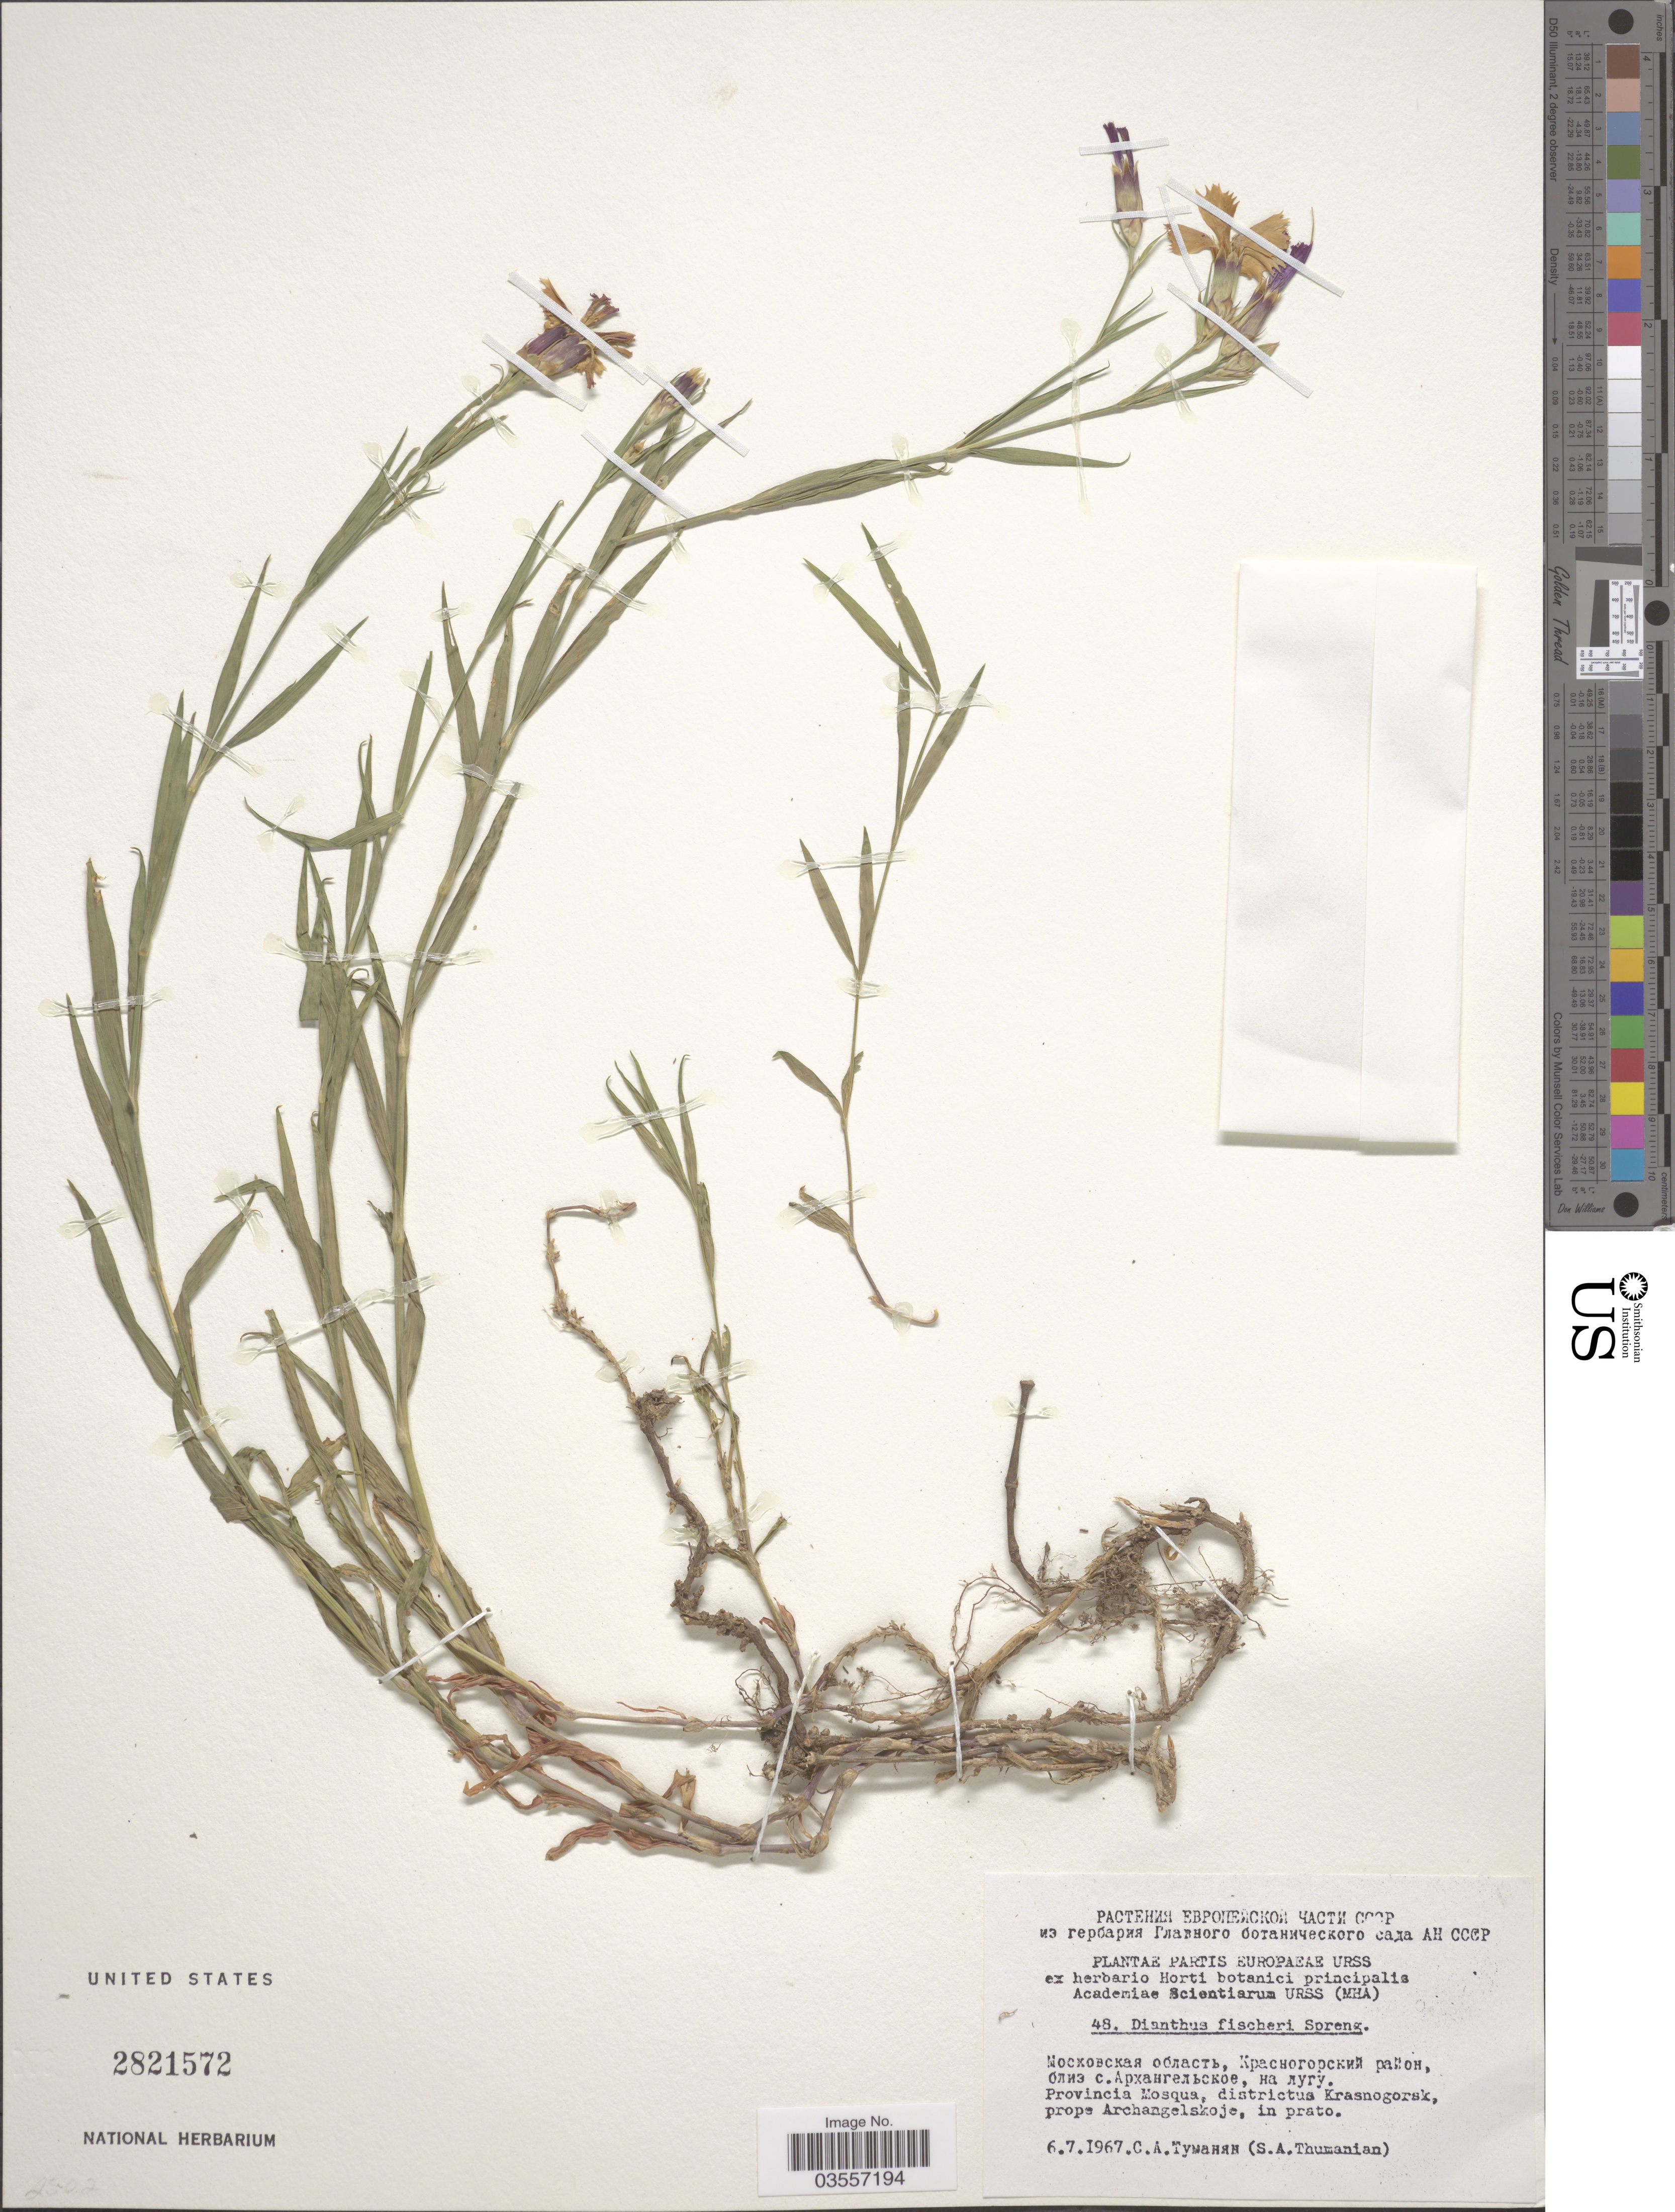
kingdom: Plantae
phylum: Tracheophyta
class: Magnoliopsida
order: Caryophyllales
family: Caryophyllaceae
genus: Dianthus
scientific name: Dianthus fischeri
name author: Spreng.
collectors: S. Thumanian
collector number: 48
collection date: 1967-07-06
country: Russian Federation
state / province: Moscow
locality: Provincia Mosqua, districtus Krasnogorsk, prope Archangelskoje.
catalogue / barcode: US 2821572